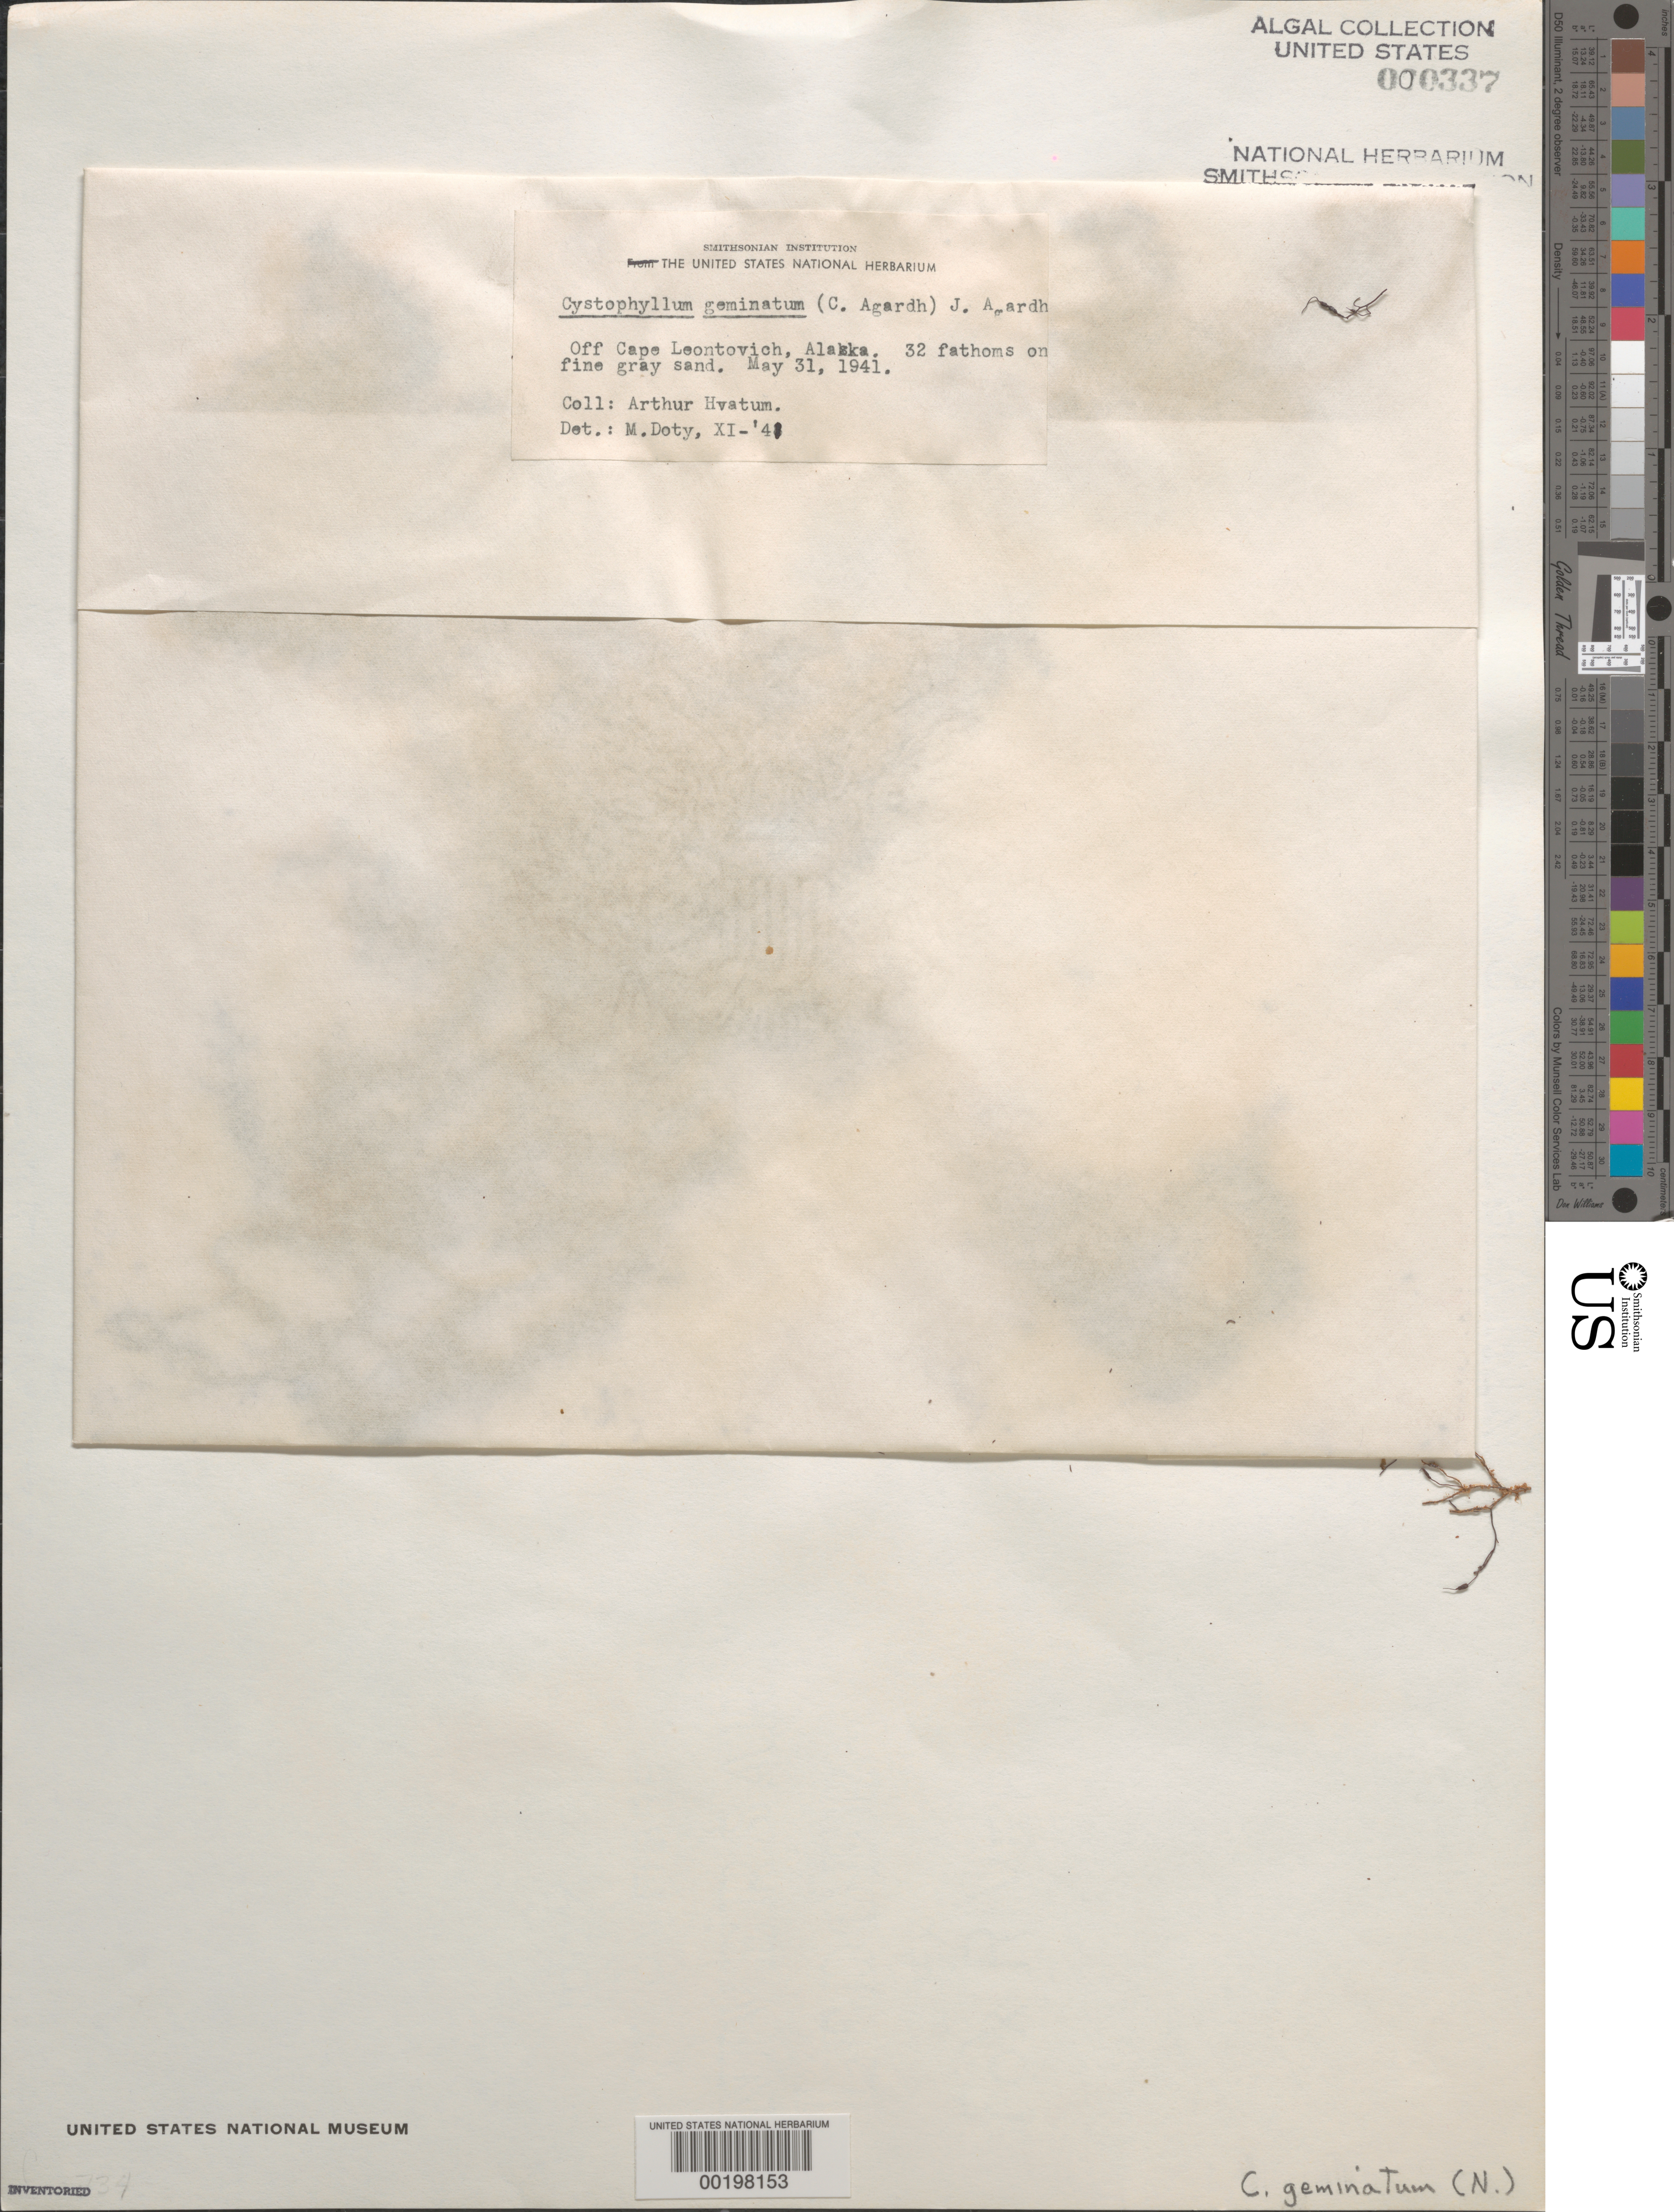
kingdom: Chromista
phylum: Ochrophyta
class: Phaeophyceae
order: Fucales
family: Sargassaceae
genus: Stephanocystis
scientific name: Stephanocystis geminata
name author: (C. Agardh) Draisma et al.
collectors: A. Hvatum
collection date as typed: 31 May 1941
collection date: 1941-05-31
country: United States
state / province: Alaska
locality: Off Cape Leontovich, Alaska Peninsula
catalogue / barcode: US 337